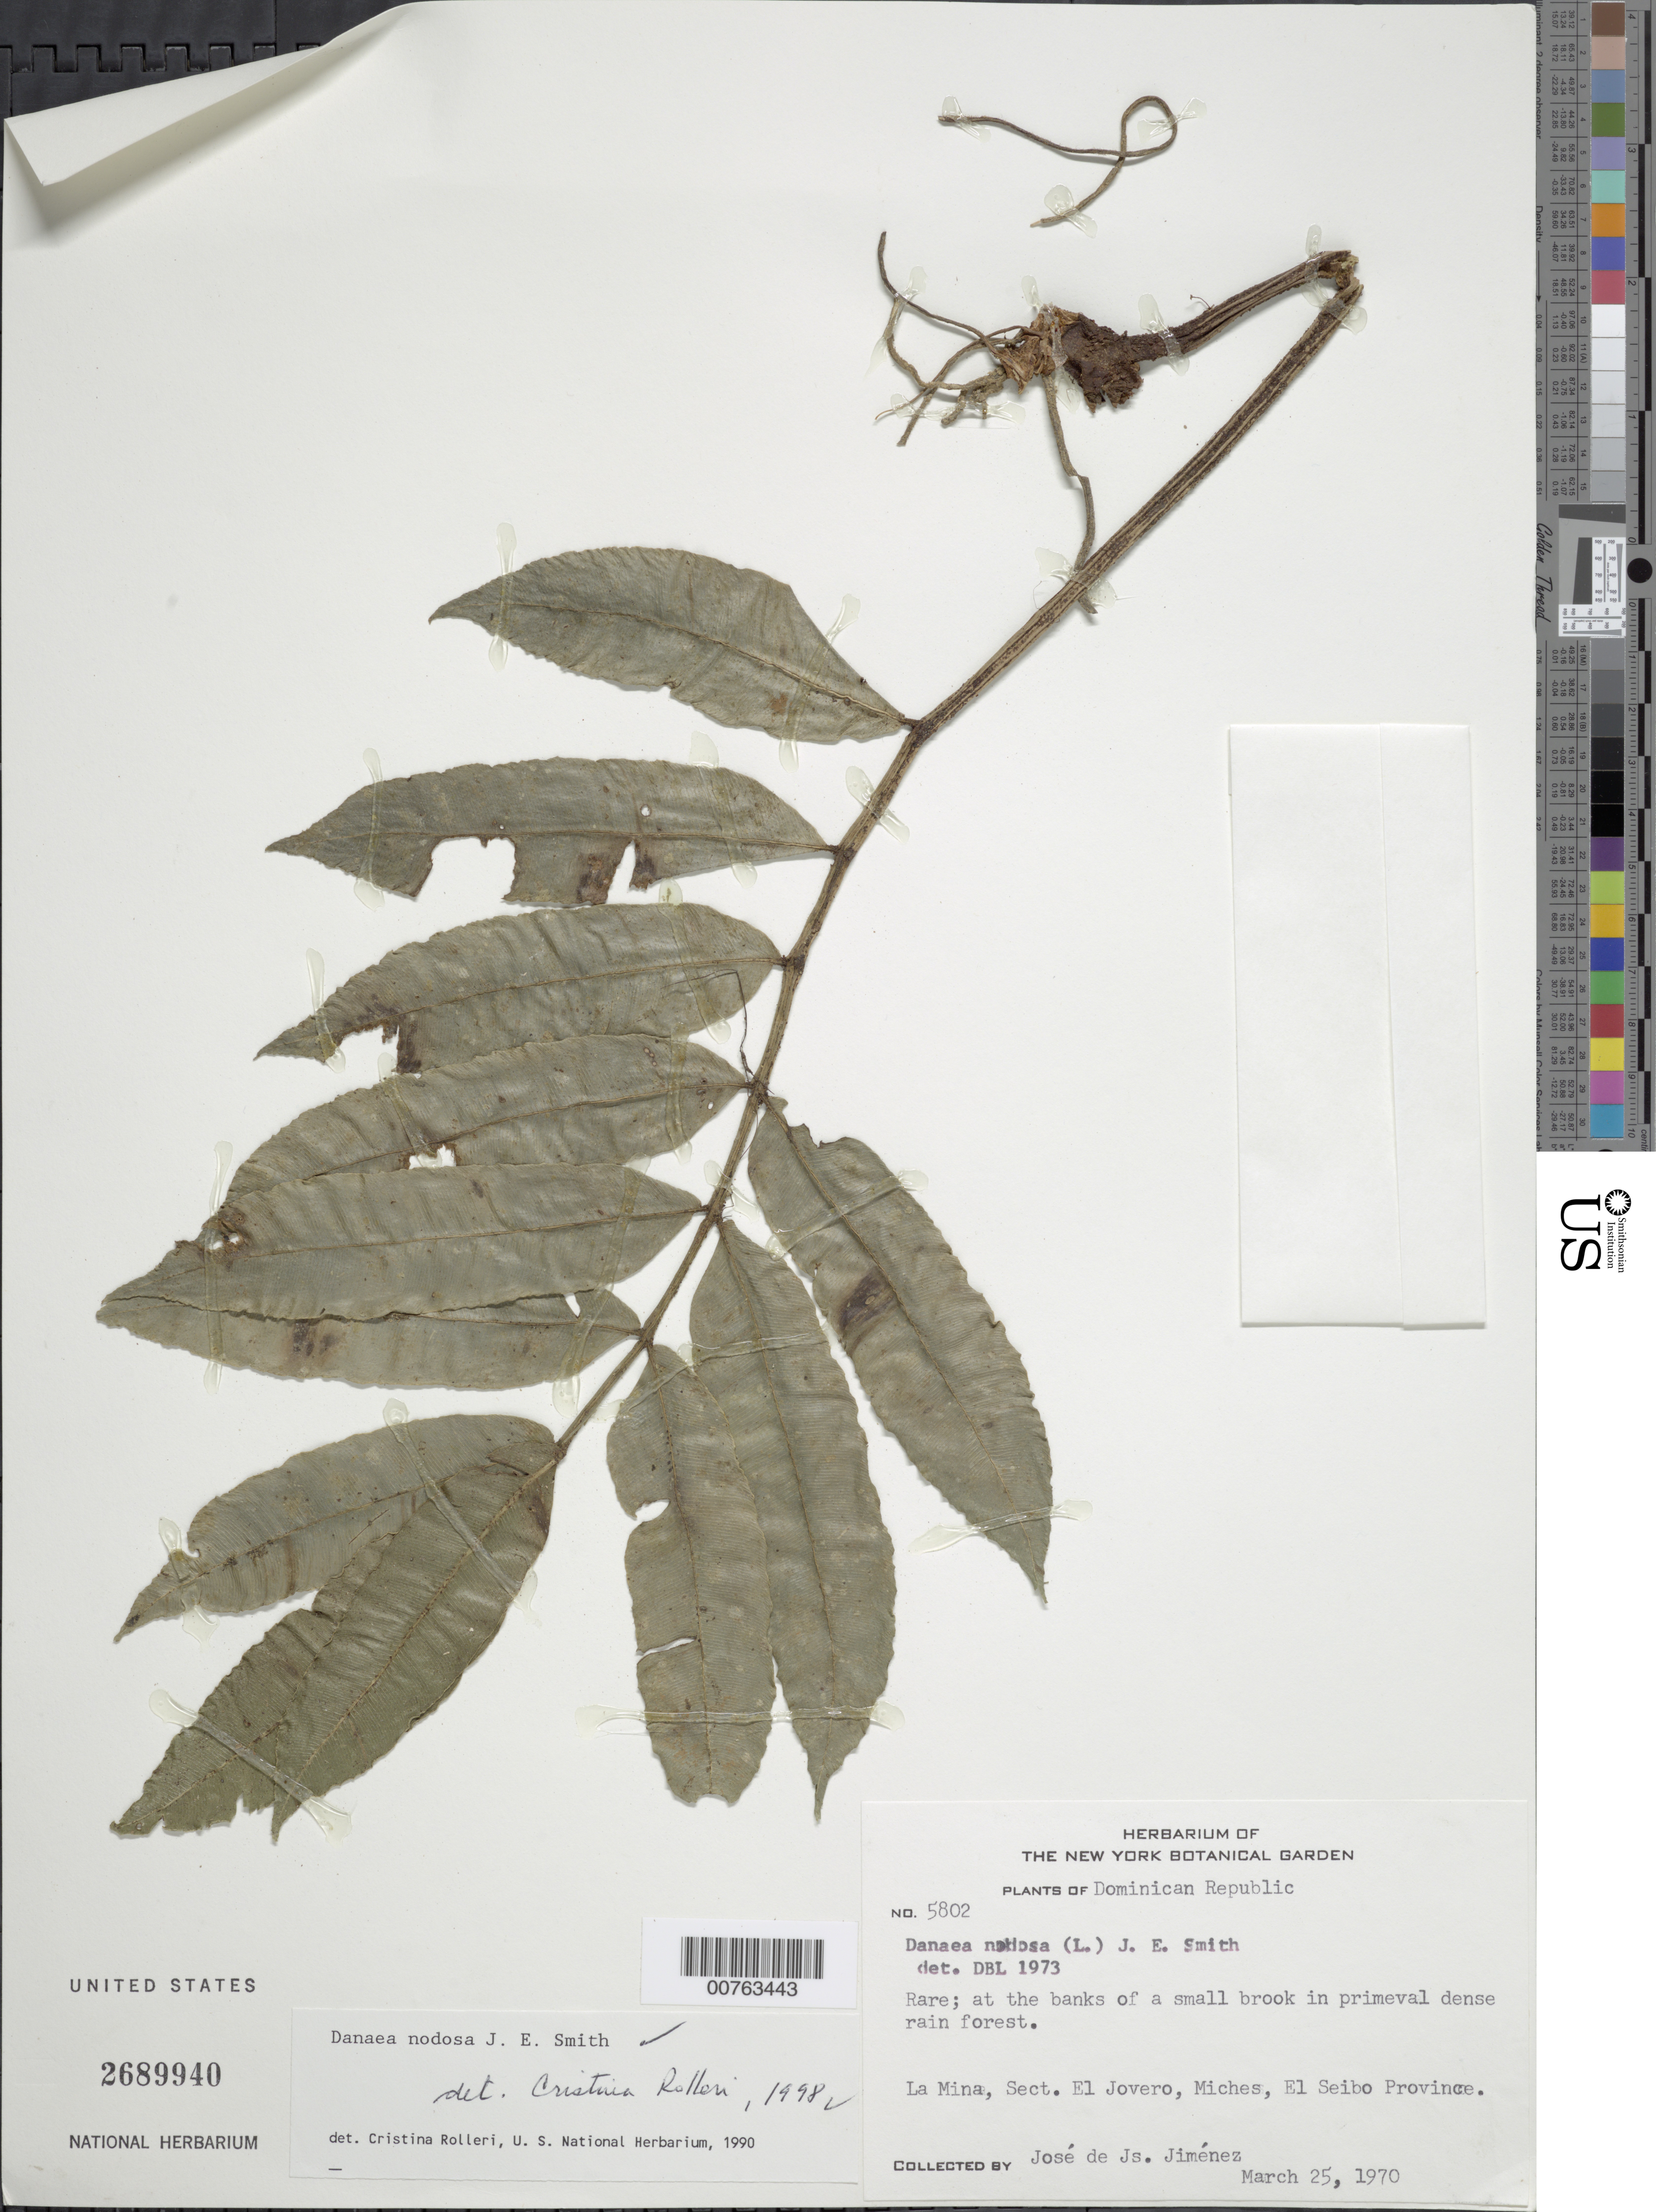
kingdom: Plantae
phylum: Tracheophyta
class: Polypodiopsida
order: Marattiales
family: Marattiaceae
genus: Danaea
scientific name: Danaea nodosa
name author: (L.) Sm.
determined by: Rolleri, Cristina H.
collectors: J. J. Jiménez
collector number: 5802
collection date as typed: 25 Mar 1970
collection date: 1970-03-25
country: Dominican Republic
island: Hispaniola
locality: La Mina. Section El Jovero, Miches, El Seibo Province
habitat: Rare, at the banks of a small brook in primeval dense rain forest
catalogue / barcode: US 2689940